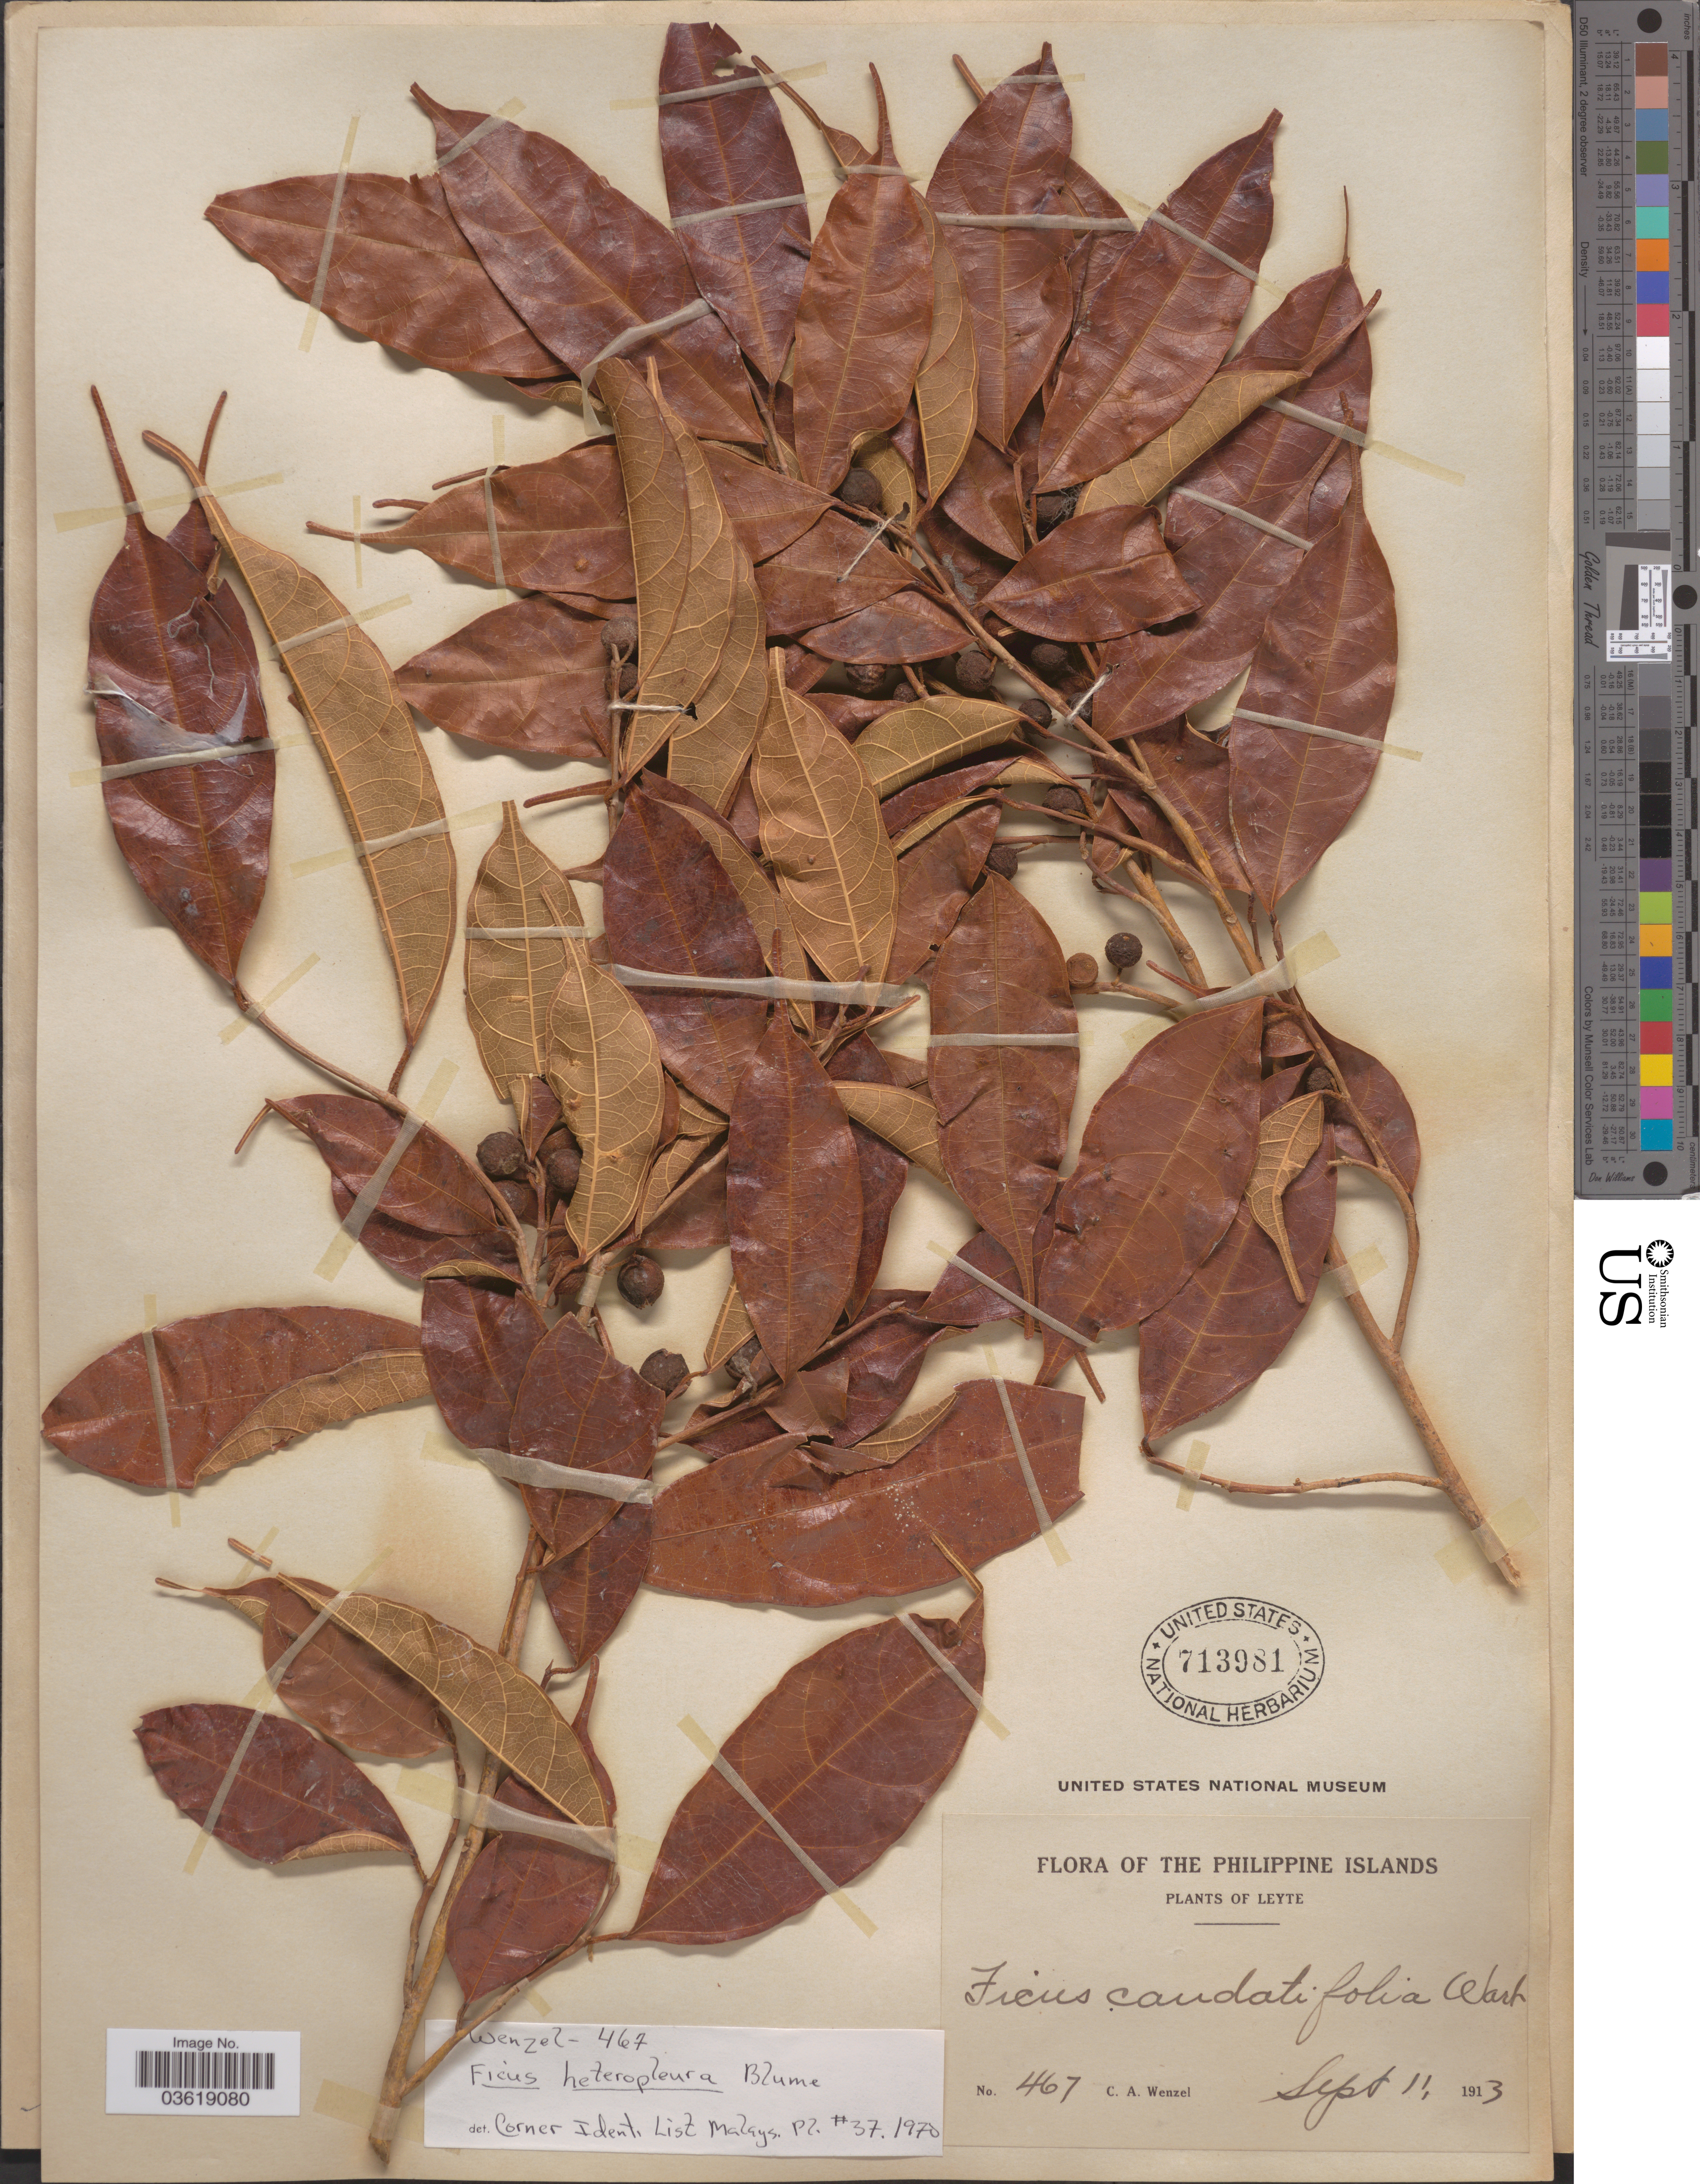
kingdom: Plantae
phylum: Tracheophyta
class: Magnoliopsida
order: Rosales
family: Moraceae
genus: Ficus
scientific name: Ficus heteropleura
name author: Blume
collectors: C. Wenzel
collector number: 467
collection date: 1913-09-11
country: Philippines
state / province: Eastern Visayas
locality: The Philippine Islands. Leyte.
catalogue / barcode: US 713981